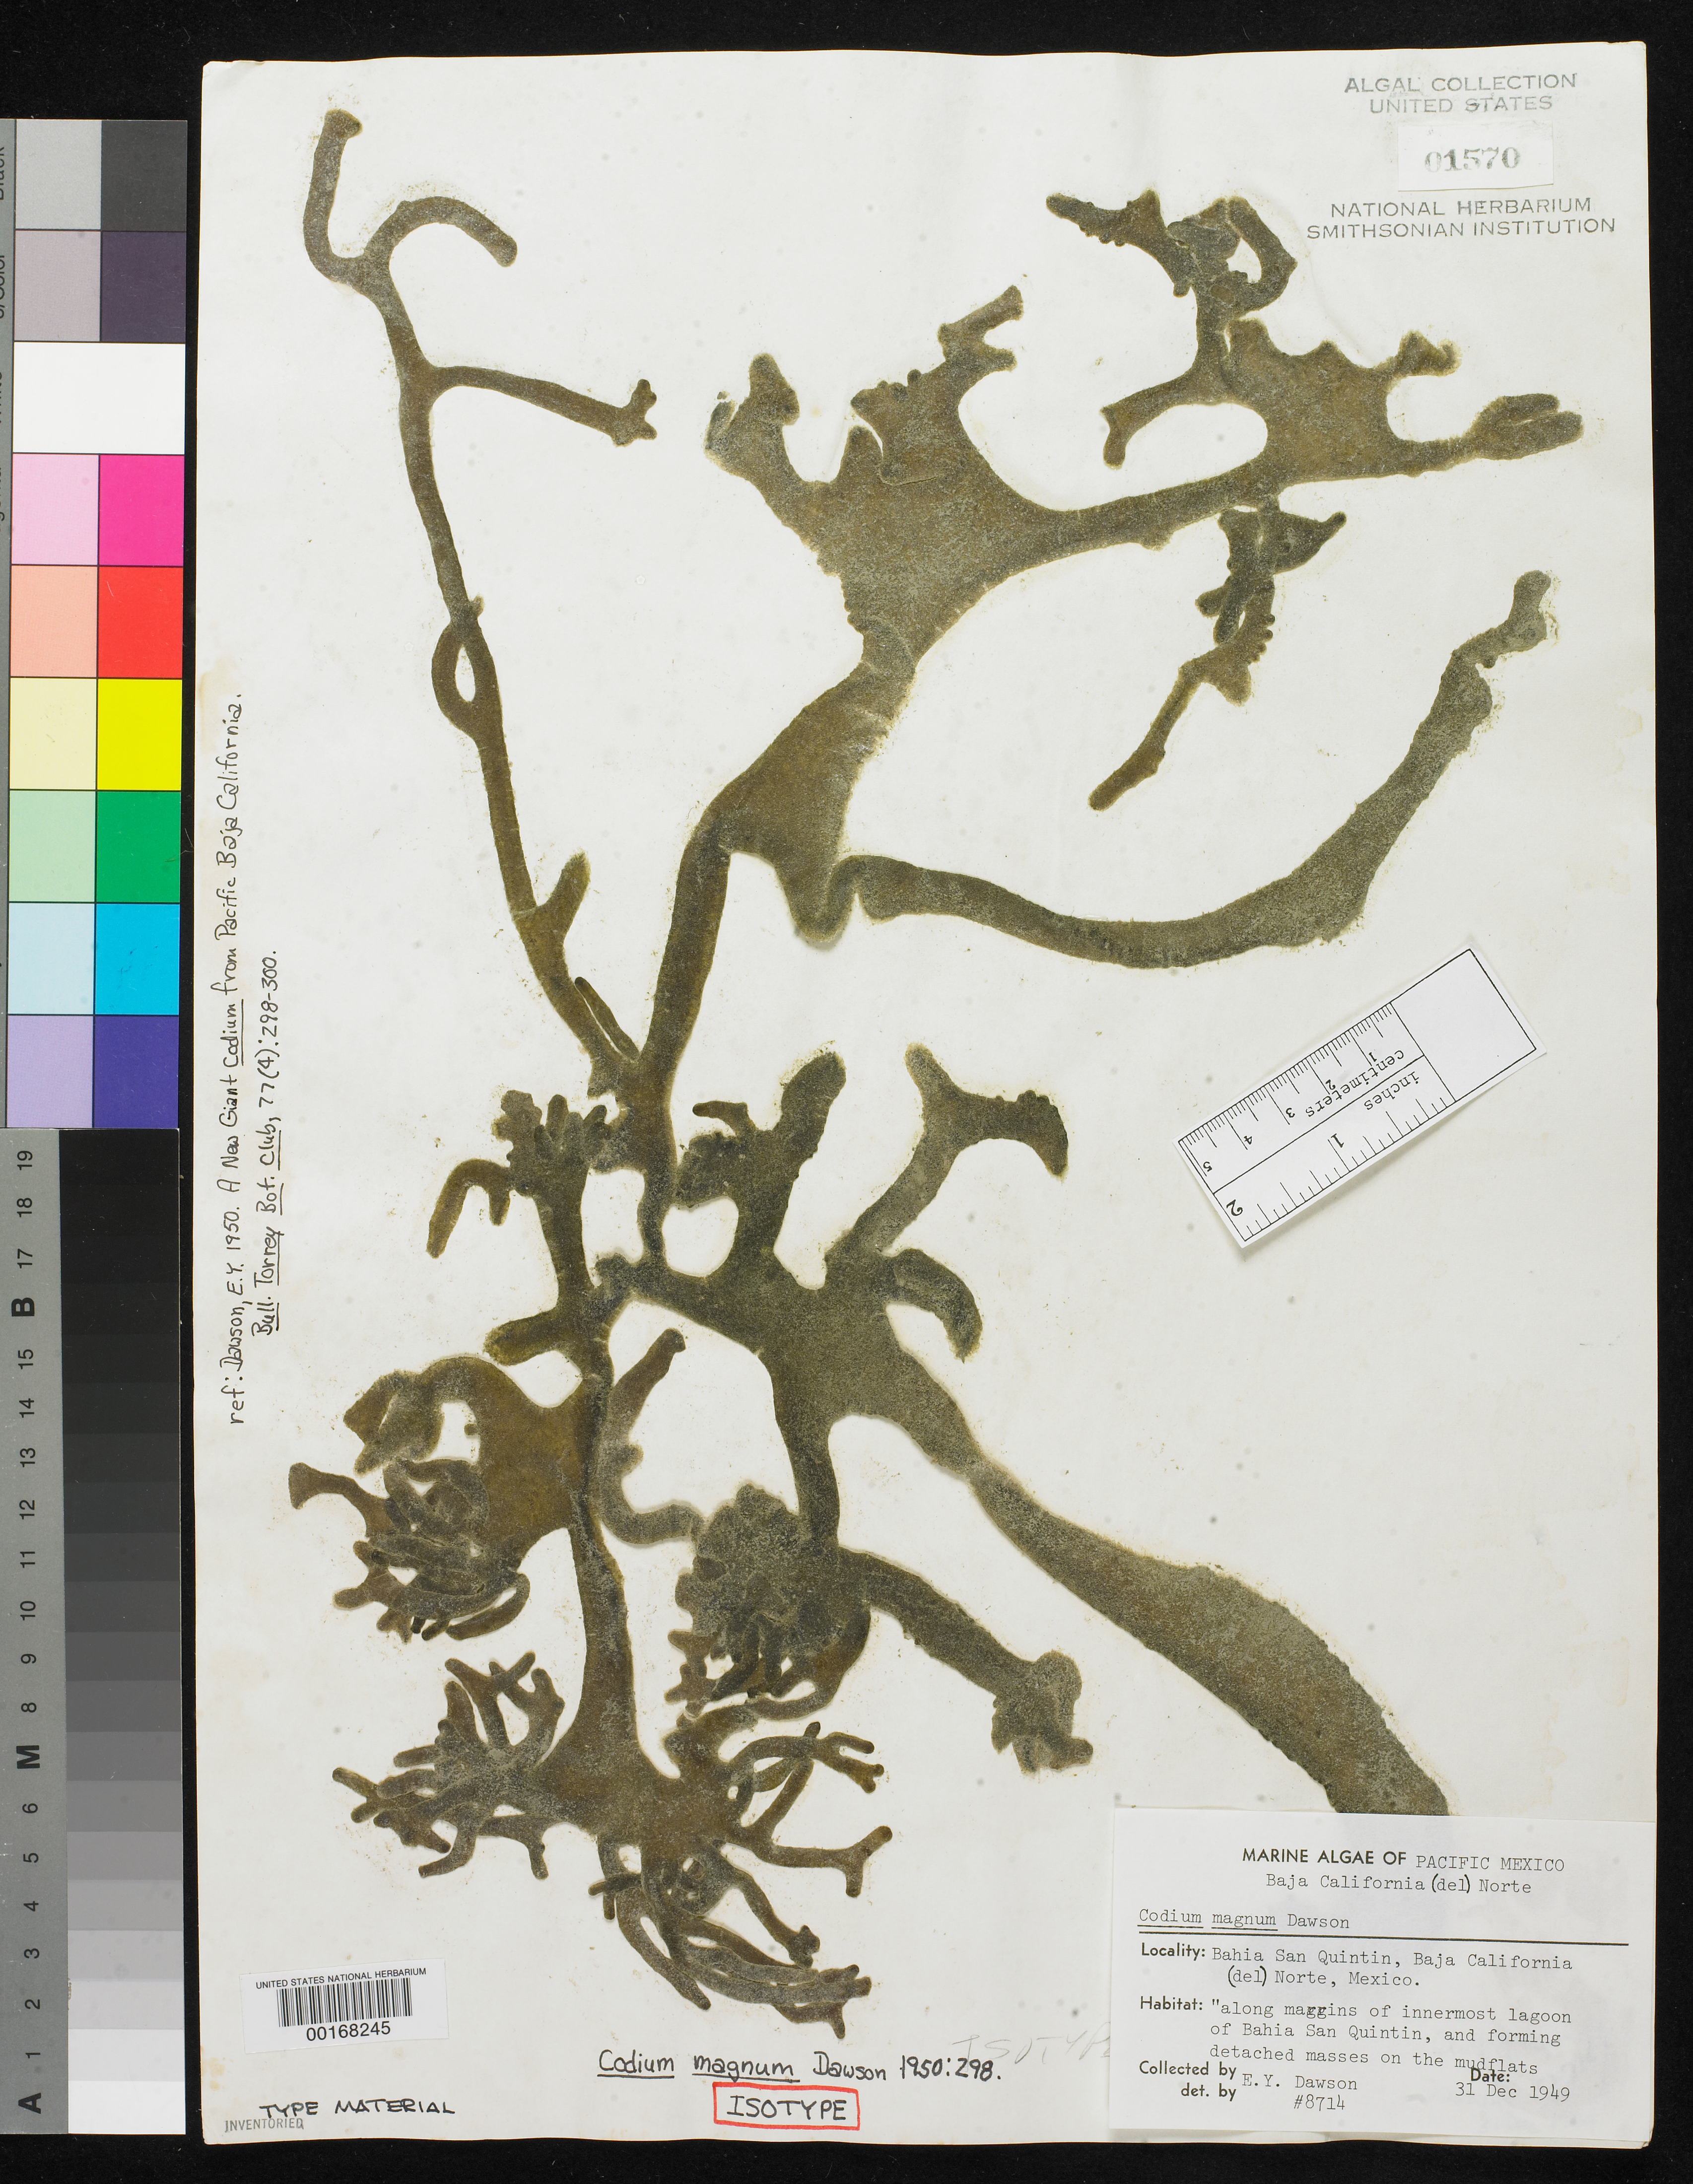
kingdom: Plantae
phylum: Chlorophyta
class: Ulvophyceae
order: Bryopsidales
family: Codiaceae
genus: Codium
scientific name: Codium magnum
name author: E.Y. Dawson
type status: Isotype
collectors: E. Y. Dawson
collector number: EYD 8714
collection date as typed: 31 Dec 1949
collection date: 1949-12-31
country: Mexico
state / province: Baja California Norte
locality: Bahia San Quintin.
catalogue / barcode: US 1570